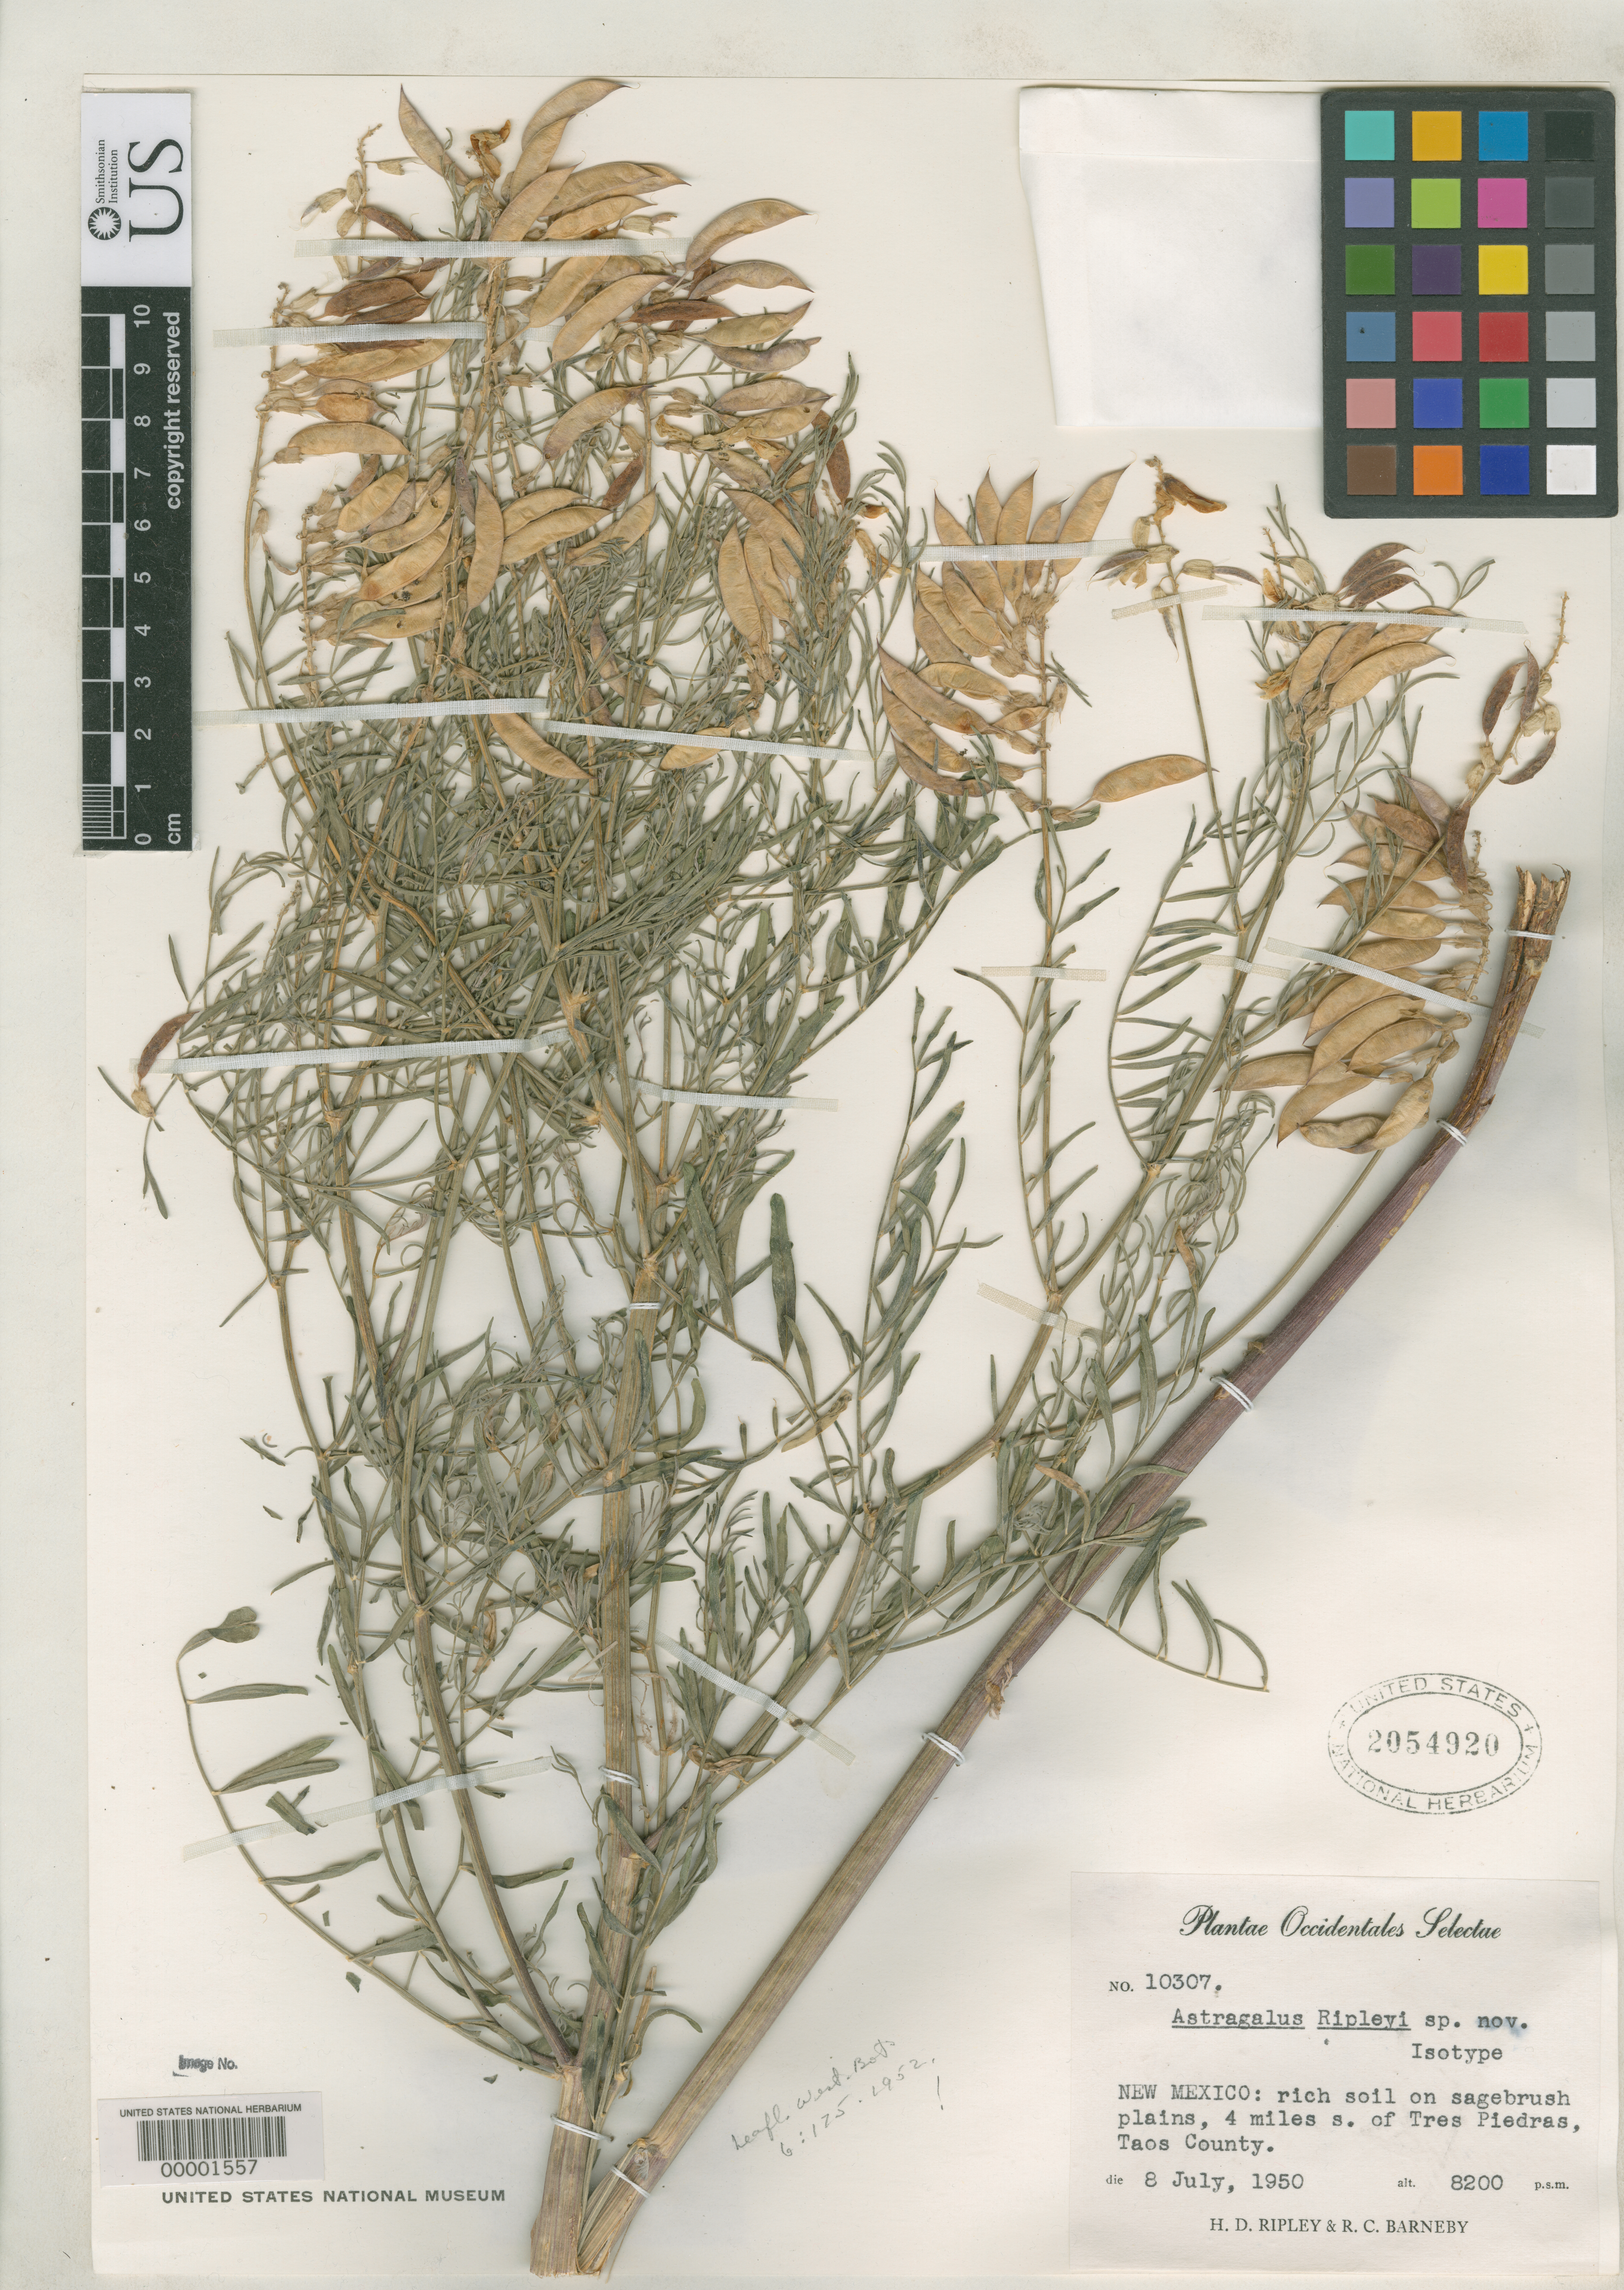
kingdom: Plantae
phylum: Tracheophyta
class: Magnoliopsida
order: Fabales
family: Fabaceae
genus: Astragalus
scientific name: Astragalus ripleyi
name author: Barneby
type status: Isotype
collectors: H. Ripley & R. C. Barneby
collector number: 10307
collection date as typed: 08 Jul 1950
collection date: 1950-07-08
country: United States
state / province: New Mexico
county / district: Taos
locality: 4 mi S of Tres Piedras.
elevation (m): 2499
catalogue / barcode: US 2054920